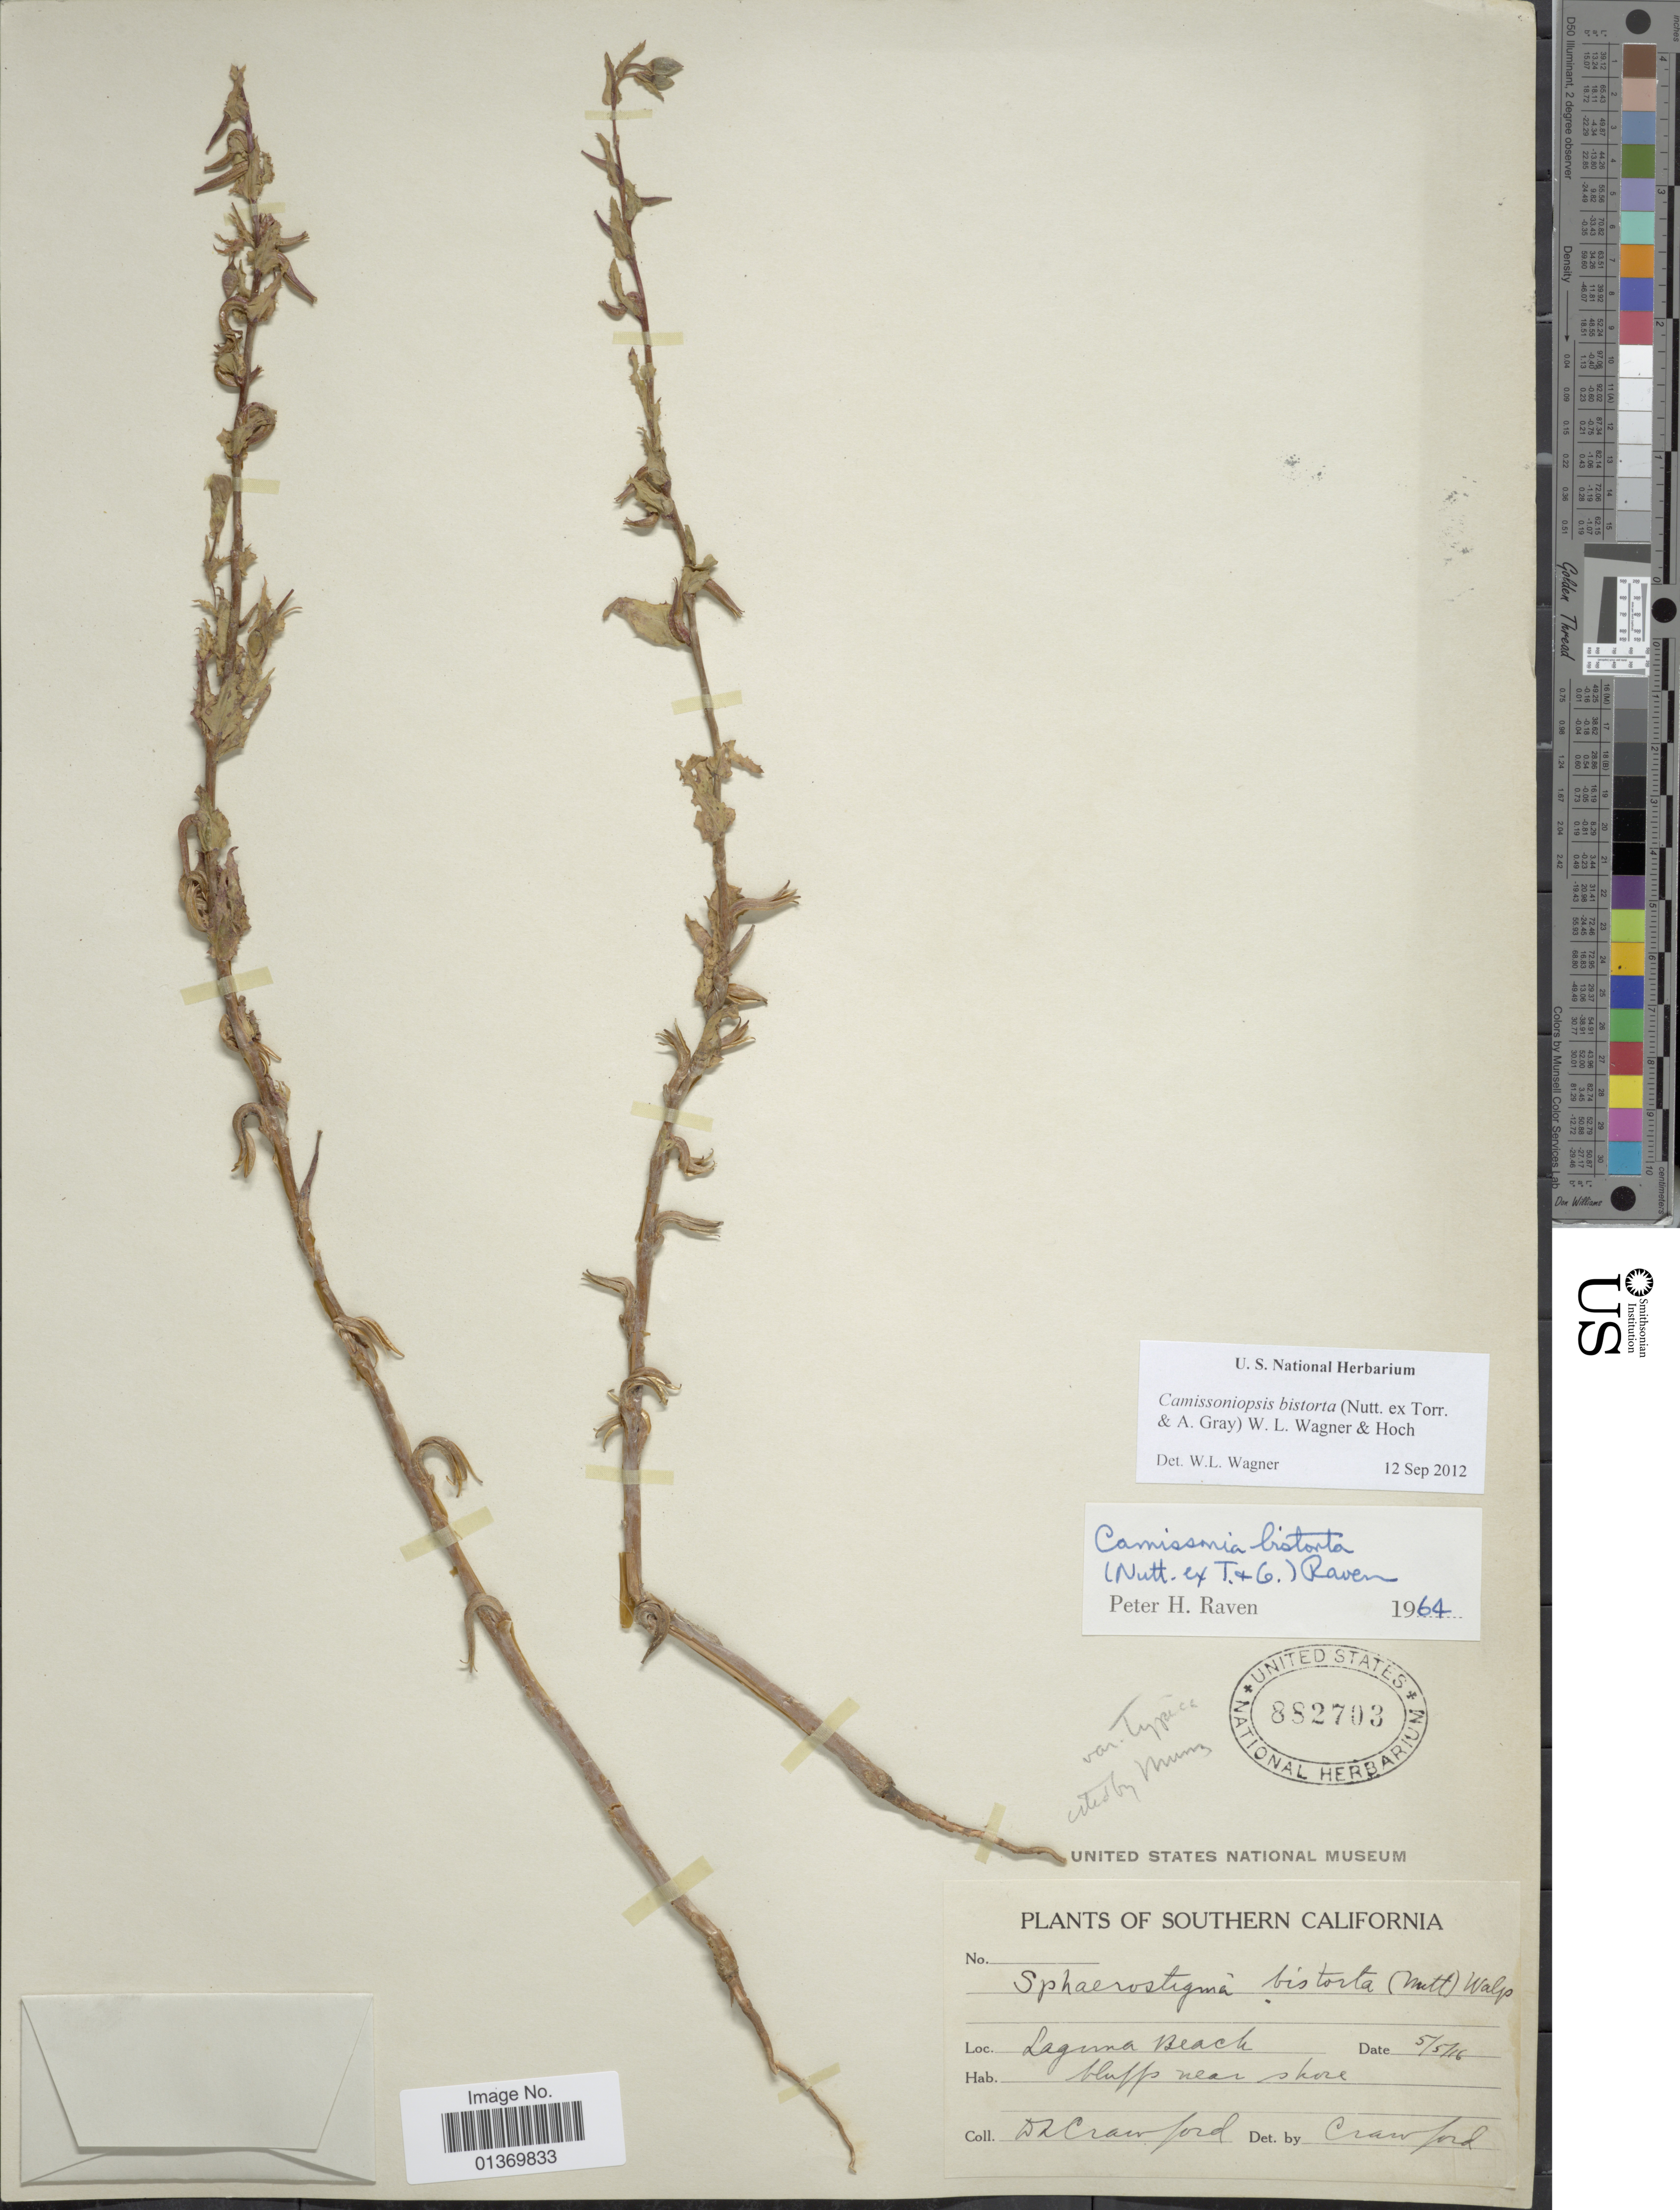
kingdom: Plantae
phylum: Tracheophyta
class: Magnoliopsida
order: Myrtales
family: Onagraceae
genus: Camissoniopsis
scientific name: Camissoniopsis bistorta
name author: (Nutt. ex Torr. & A. Gray) W.L. Wagner & Hoch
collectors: D. L. Crawford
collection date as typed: Transcribed d/m/y: 5/5/16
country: United States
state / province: California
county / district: Orange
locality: Southern California, Laguna Beach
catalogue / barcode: US 882703